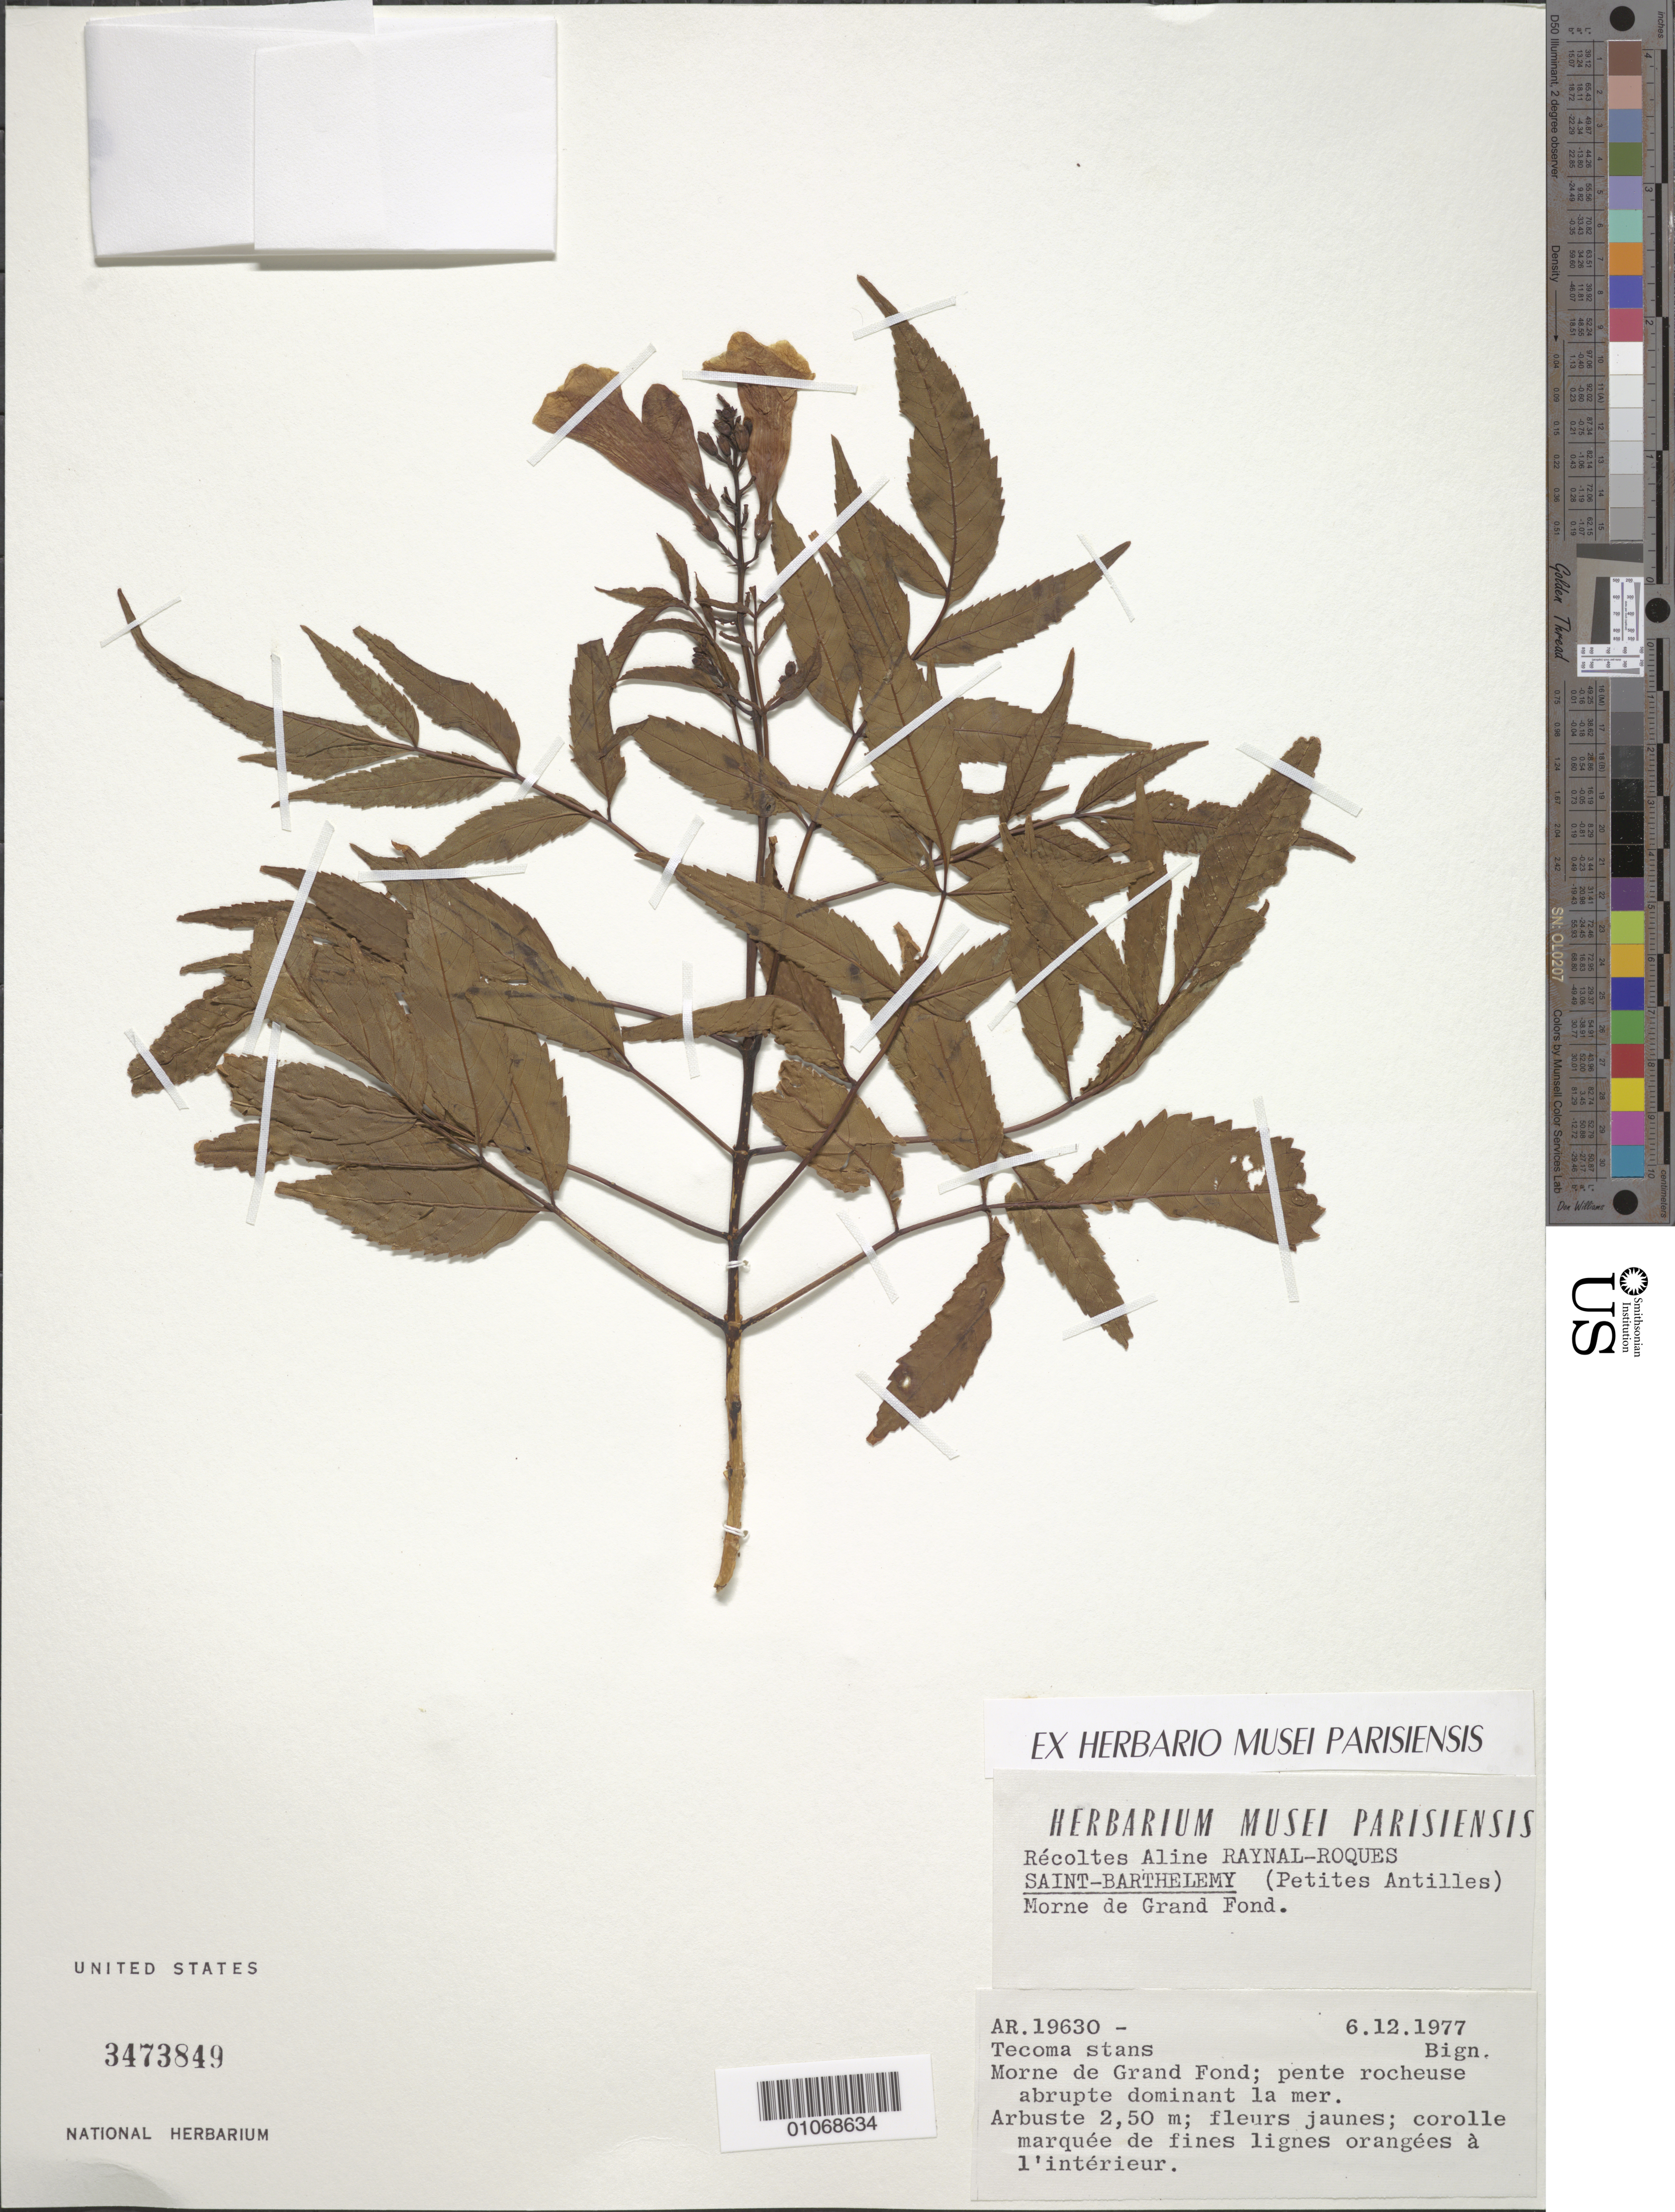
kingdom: Plantae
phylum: Tracheophyta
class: Magnoliopsida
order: Lamiales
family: Bignoniaceae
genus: Tecoma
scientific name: Tecoma stans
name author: (L.) Juss. ex Kunth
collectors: A. M. Raynal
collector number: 19630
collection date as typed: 12 Jun 1977 or 06 Dec 1977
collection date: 1977-06-12 or 1977-12-06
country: Saint Barthélemy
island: St. Barthélemy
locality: Morne de Grand Fond: steep rock slope dominating the sea.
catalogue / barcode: US 2473849